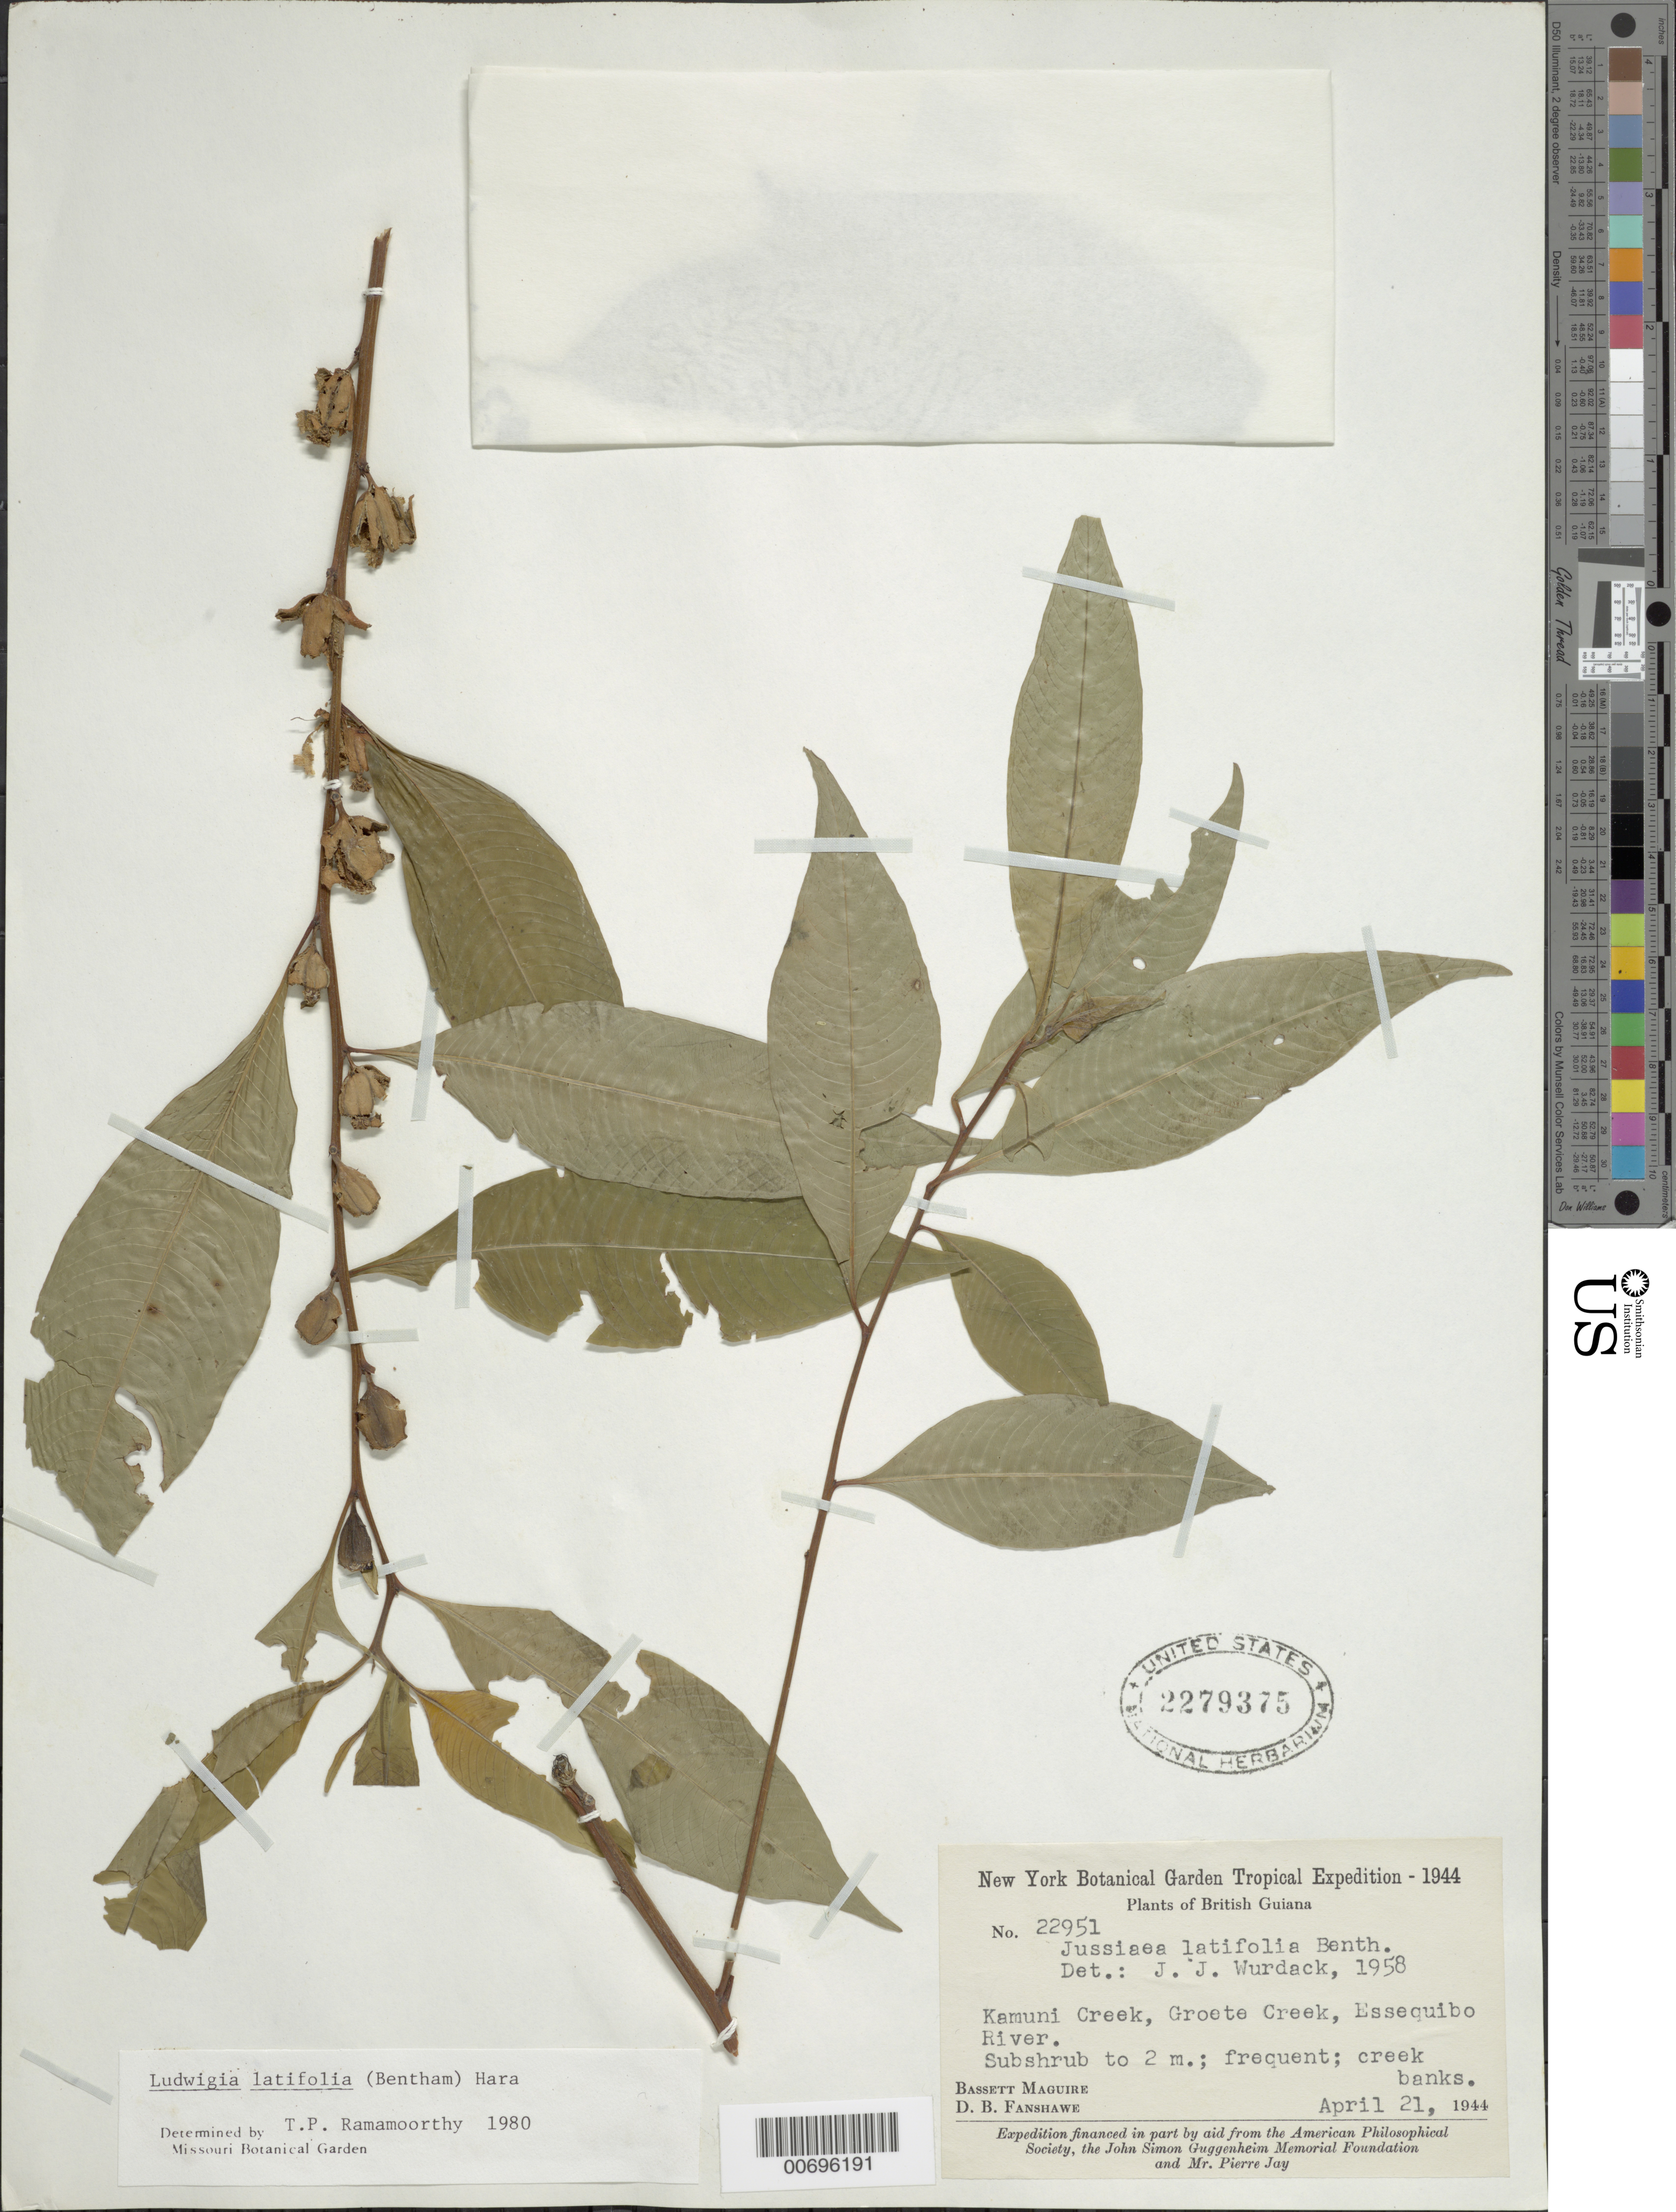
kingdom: Plantae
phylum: Tracheophyta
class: Magnoliopsida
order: Myrtales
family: Onagraceae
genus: Ludwigia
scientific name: Ludwigia latifolia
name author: (Benth.) H. Hara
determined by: Ramamoorthy, T. P.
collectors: B. Maguire & D. B. Fanshawe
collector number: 22951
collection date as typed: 21-Apr-44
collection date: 1944-04-21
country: Guyana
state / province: Essequibo Isl-W. Demerara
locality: Kamuni Creek, Groete Creek, Essequibo River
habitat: Creek banks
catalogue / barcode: US 2279375